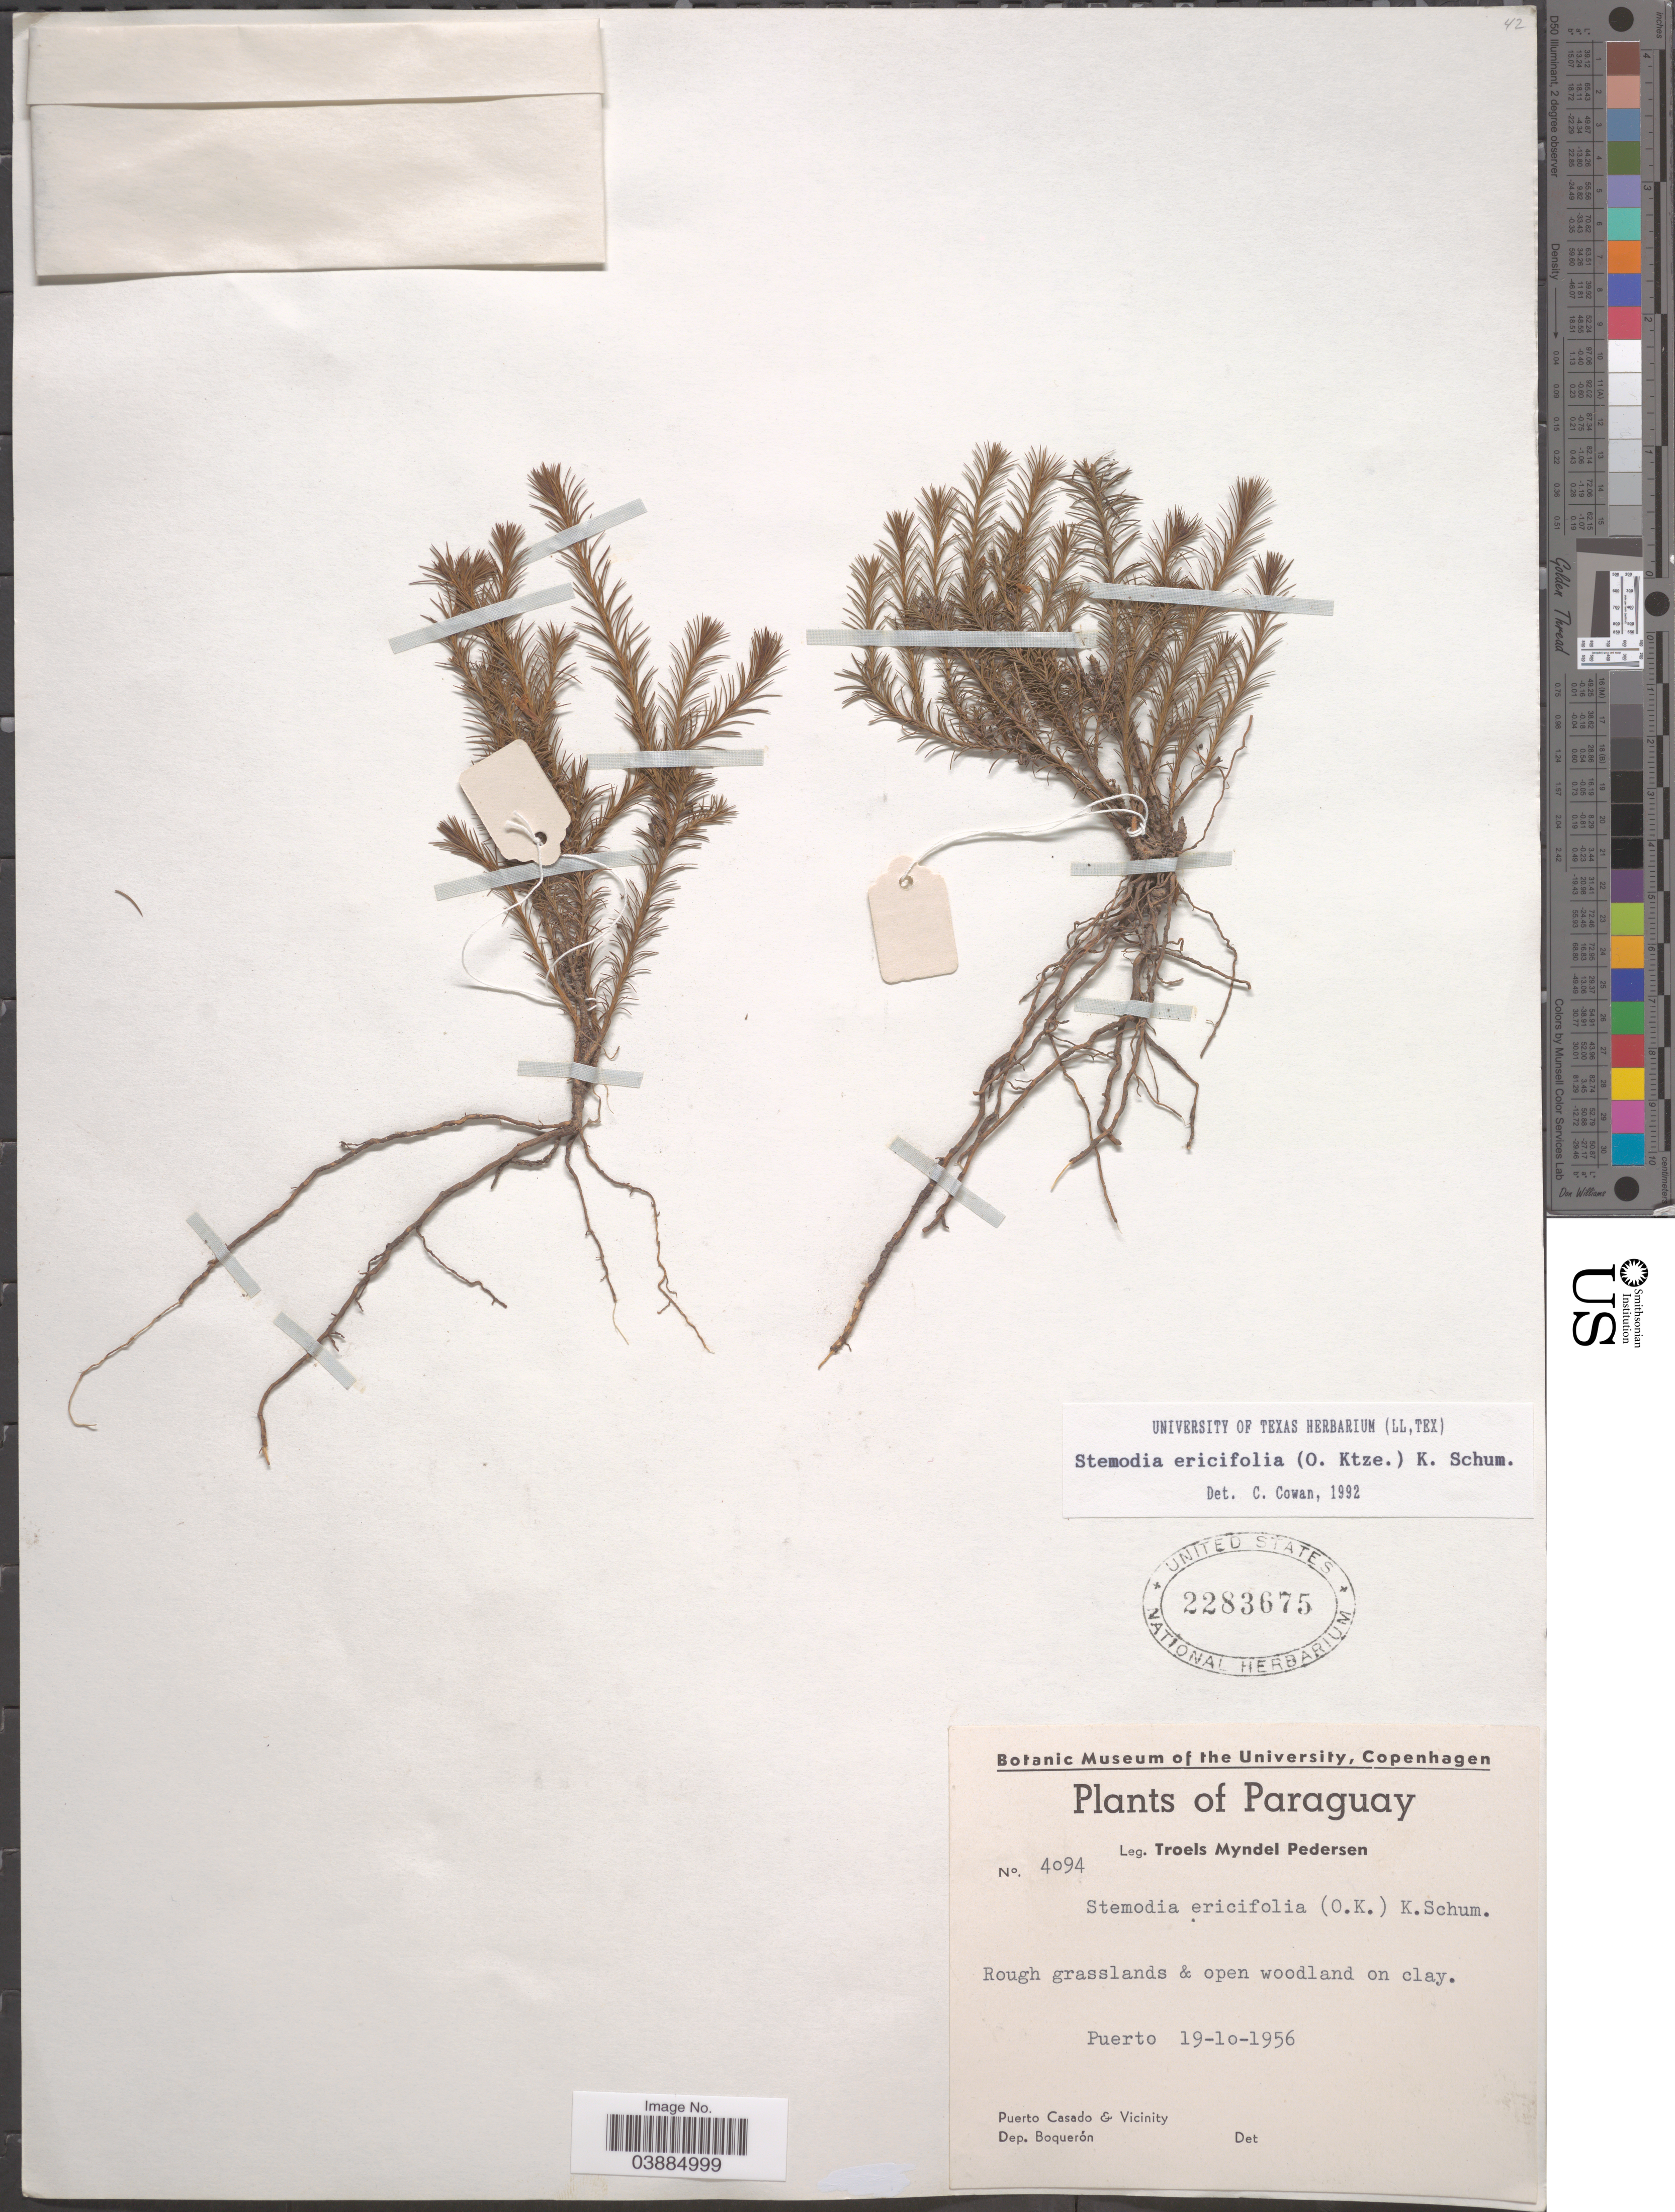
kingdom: Plantae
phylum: Tracheophyta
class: Magnoliopsida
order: Lamiales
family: Plantaginaceae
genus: Stemodia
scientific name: Stemodia ericifolia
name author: K. Schum.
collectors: T. Pederson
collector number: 4094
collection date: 1956-10-19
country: Paraguay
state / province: Boqueron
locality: Puerto Casado & Vicinity. Dep. Boquerón.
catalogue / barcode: US 2283675